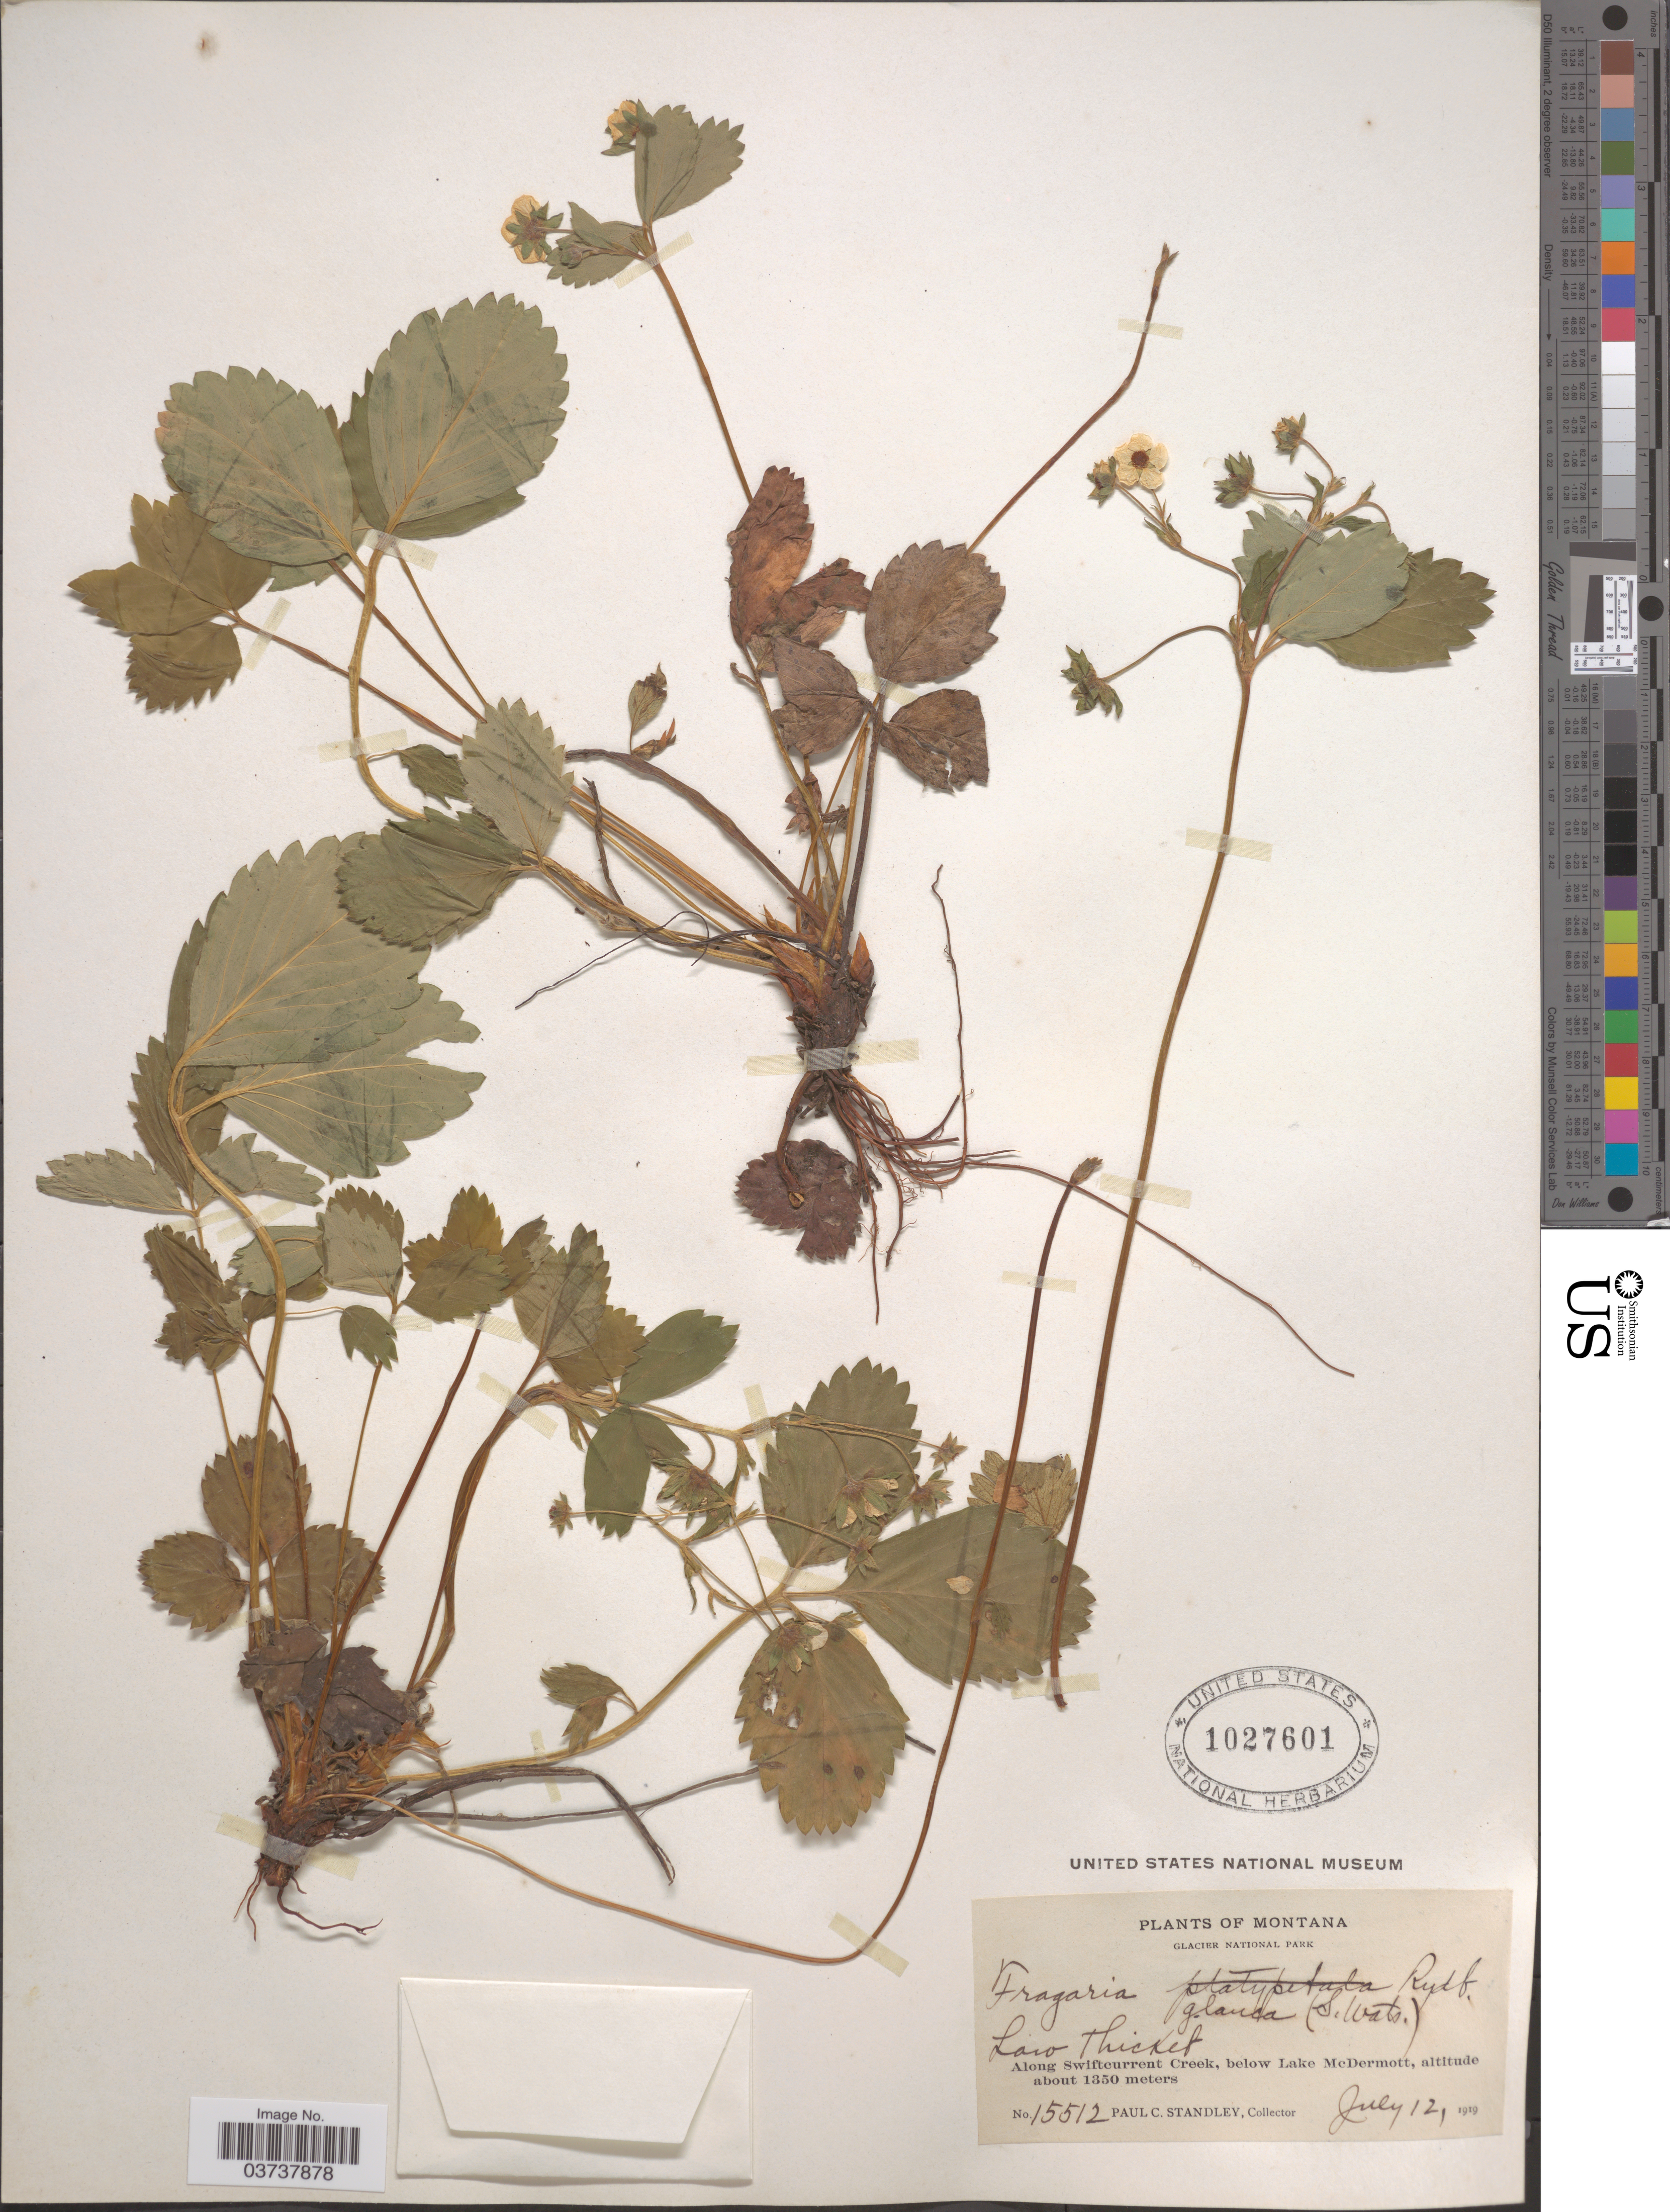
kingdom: Plantae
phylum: Tracheophyta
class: Magnoliopsida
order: Rosales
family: Rosaceae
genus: Fragaria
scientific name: Fragaria virginiana subsp. glauca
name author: (S. Watson) Staudt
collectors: P. C. Standley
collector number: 15512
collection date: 1919-07-12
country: United States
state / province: Montana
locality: Glacier National Park. Along Swiftcurrent Creek, below Lake McDermott.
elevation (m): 1350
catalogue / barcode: US 1027601